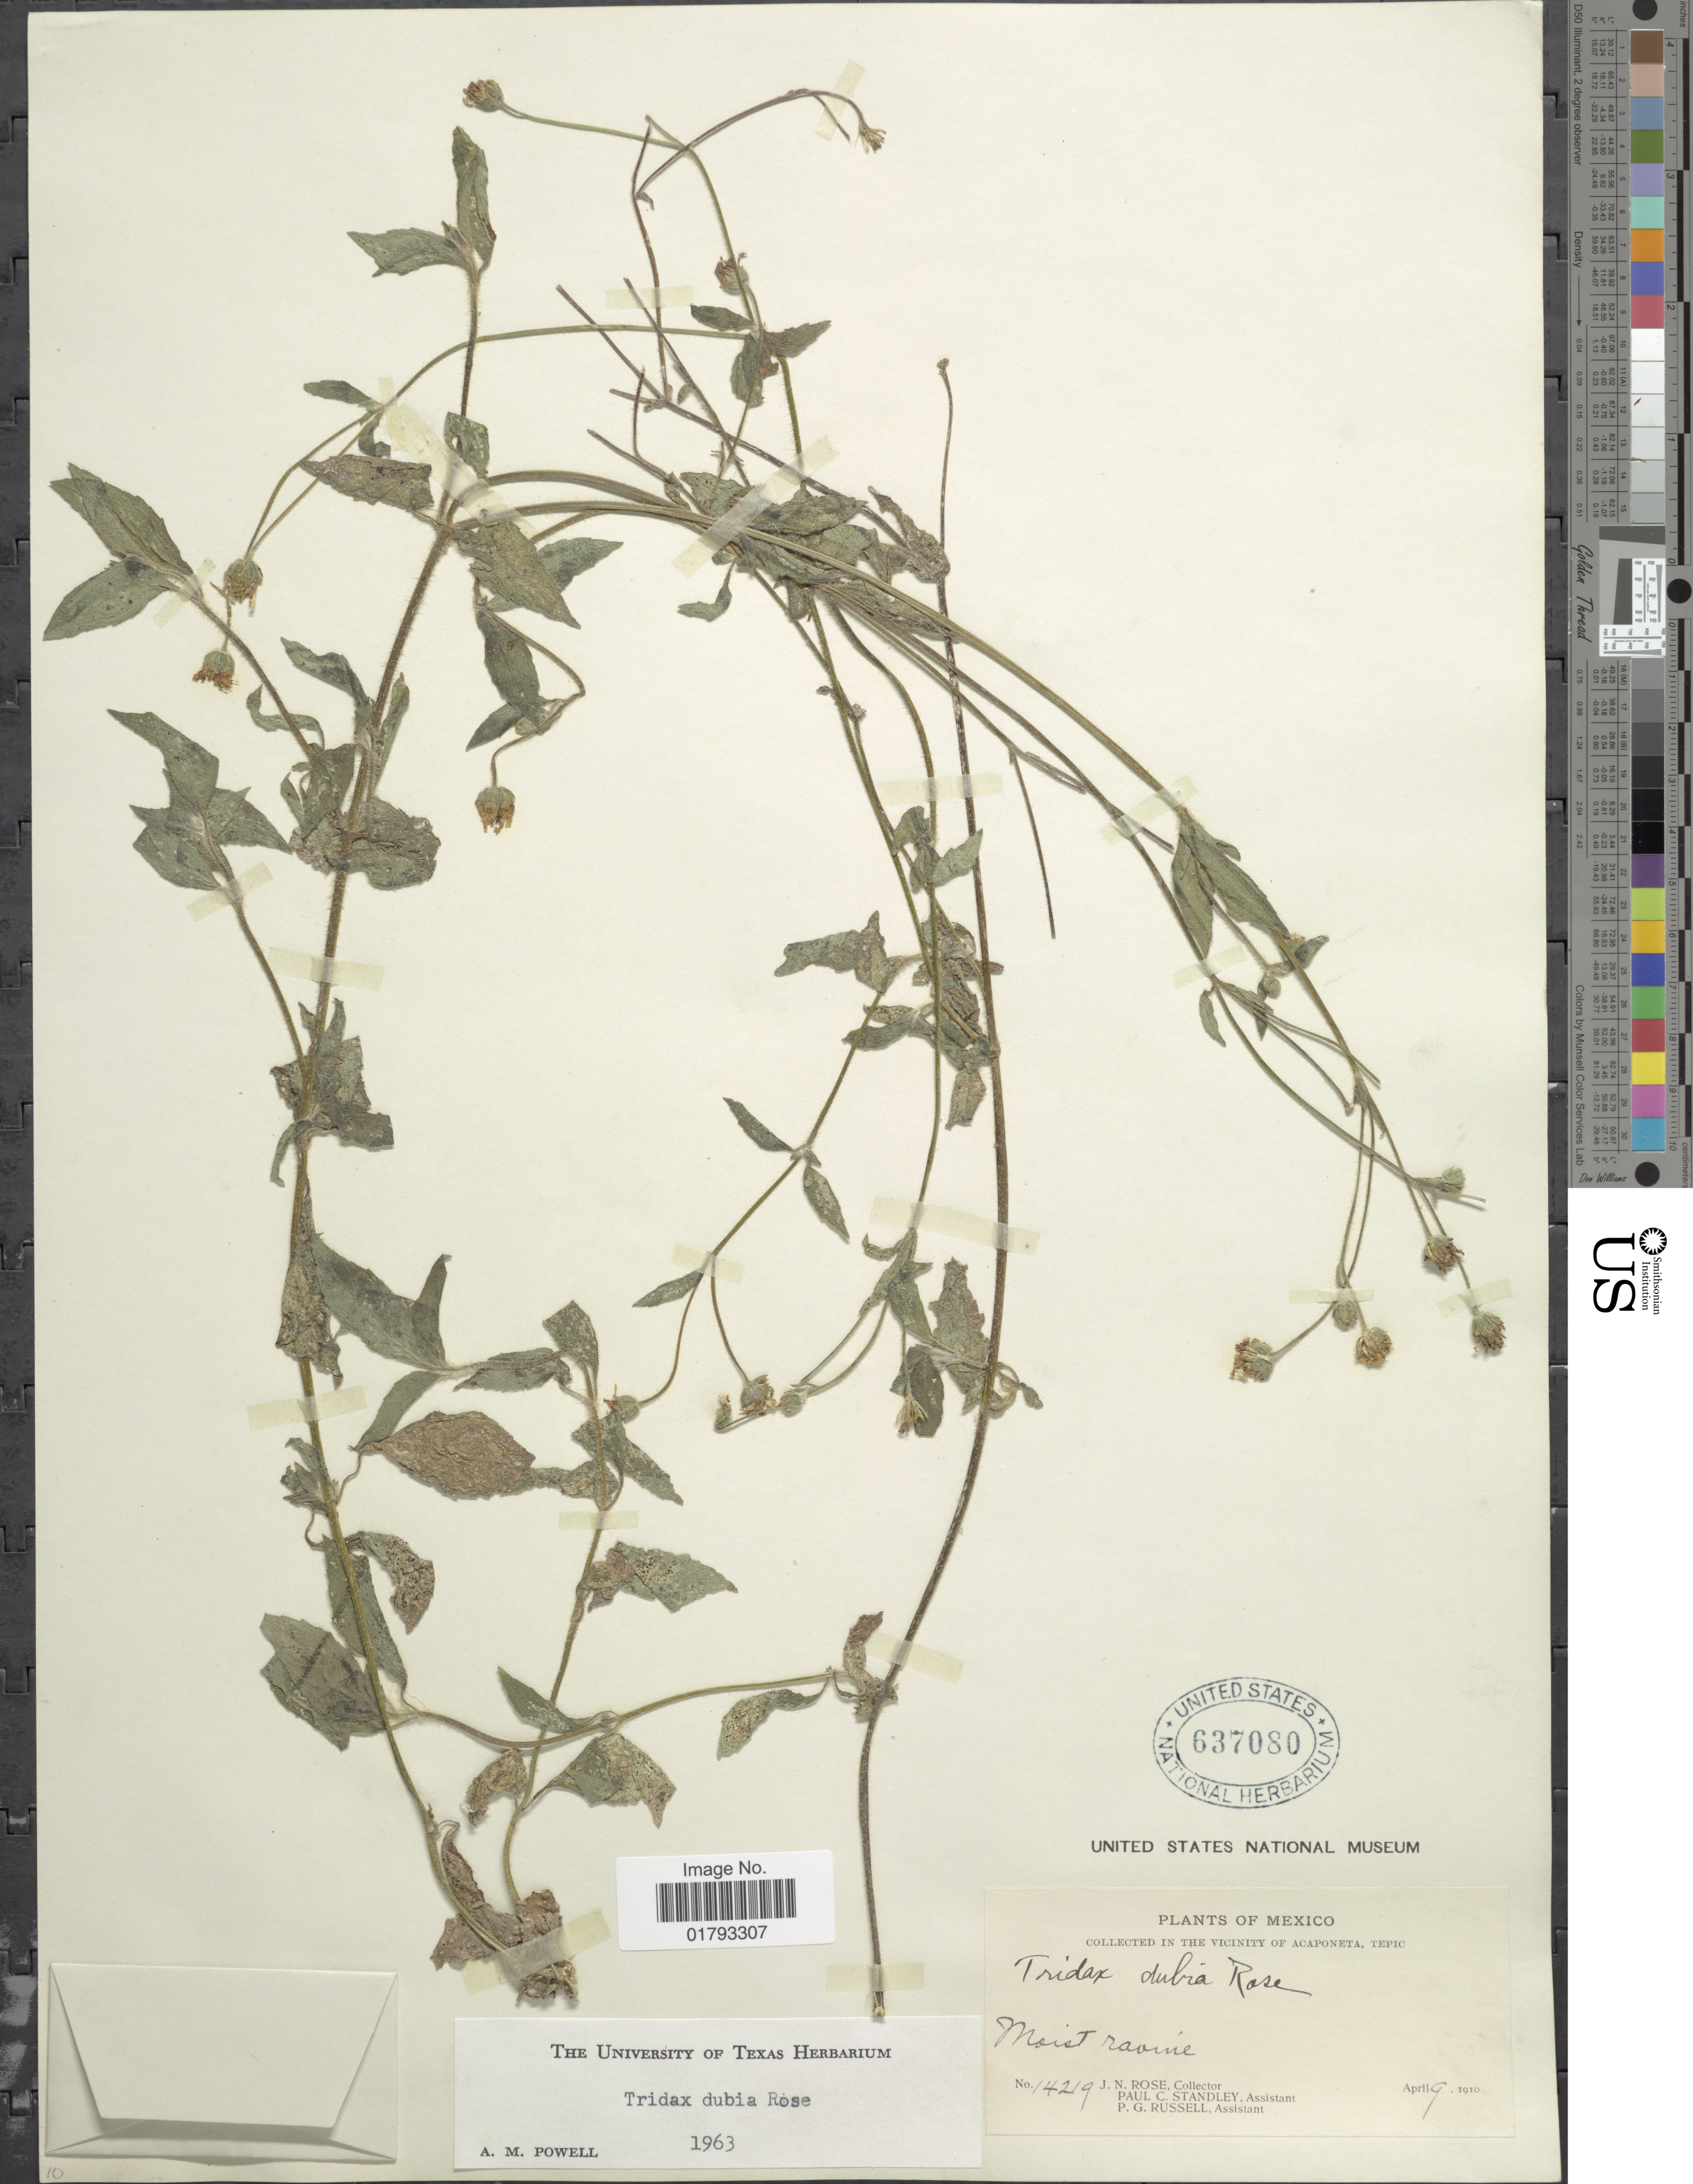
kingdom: Plantae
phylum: Tracheophyta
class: Magnoliopsida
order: Asterales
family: Asteraceae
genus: Tridax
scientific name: Tridax dubia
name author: Rose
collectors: J. N. Rose, P. C. Standley & P. G. Russell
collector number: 14219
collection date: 1910-04-09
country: Mexico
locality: In the vicinity of Acaponeta, Tepic. Moist Ravine.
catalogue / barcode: US 637080